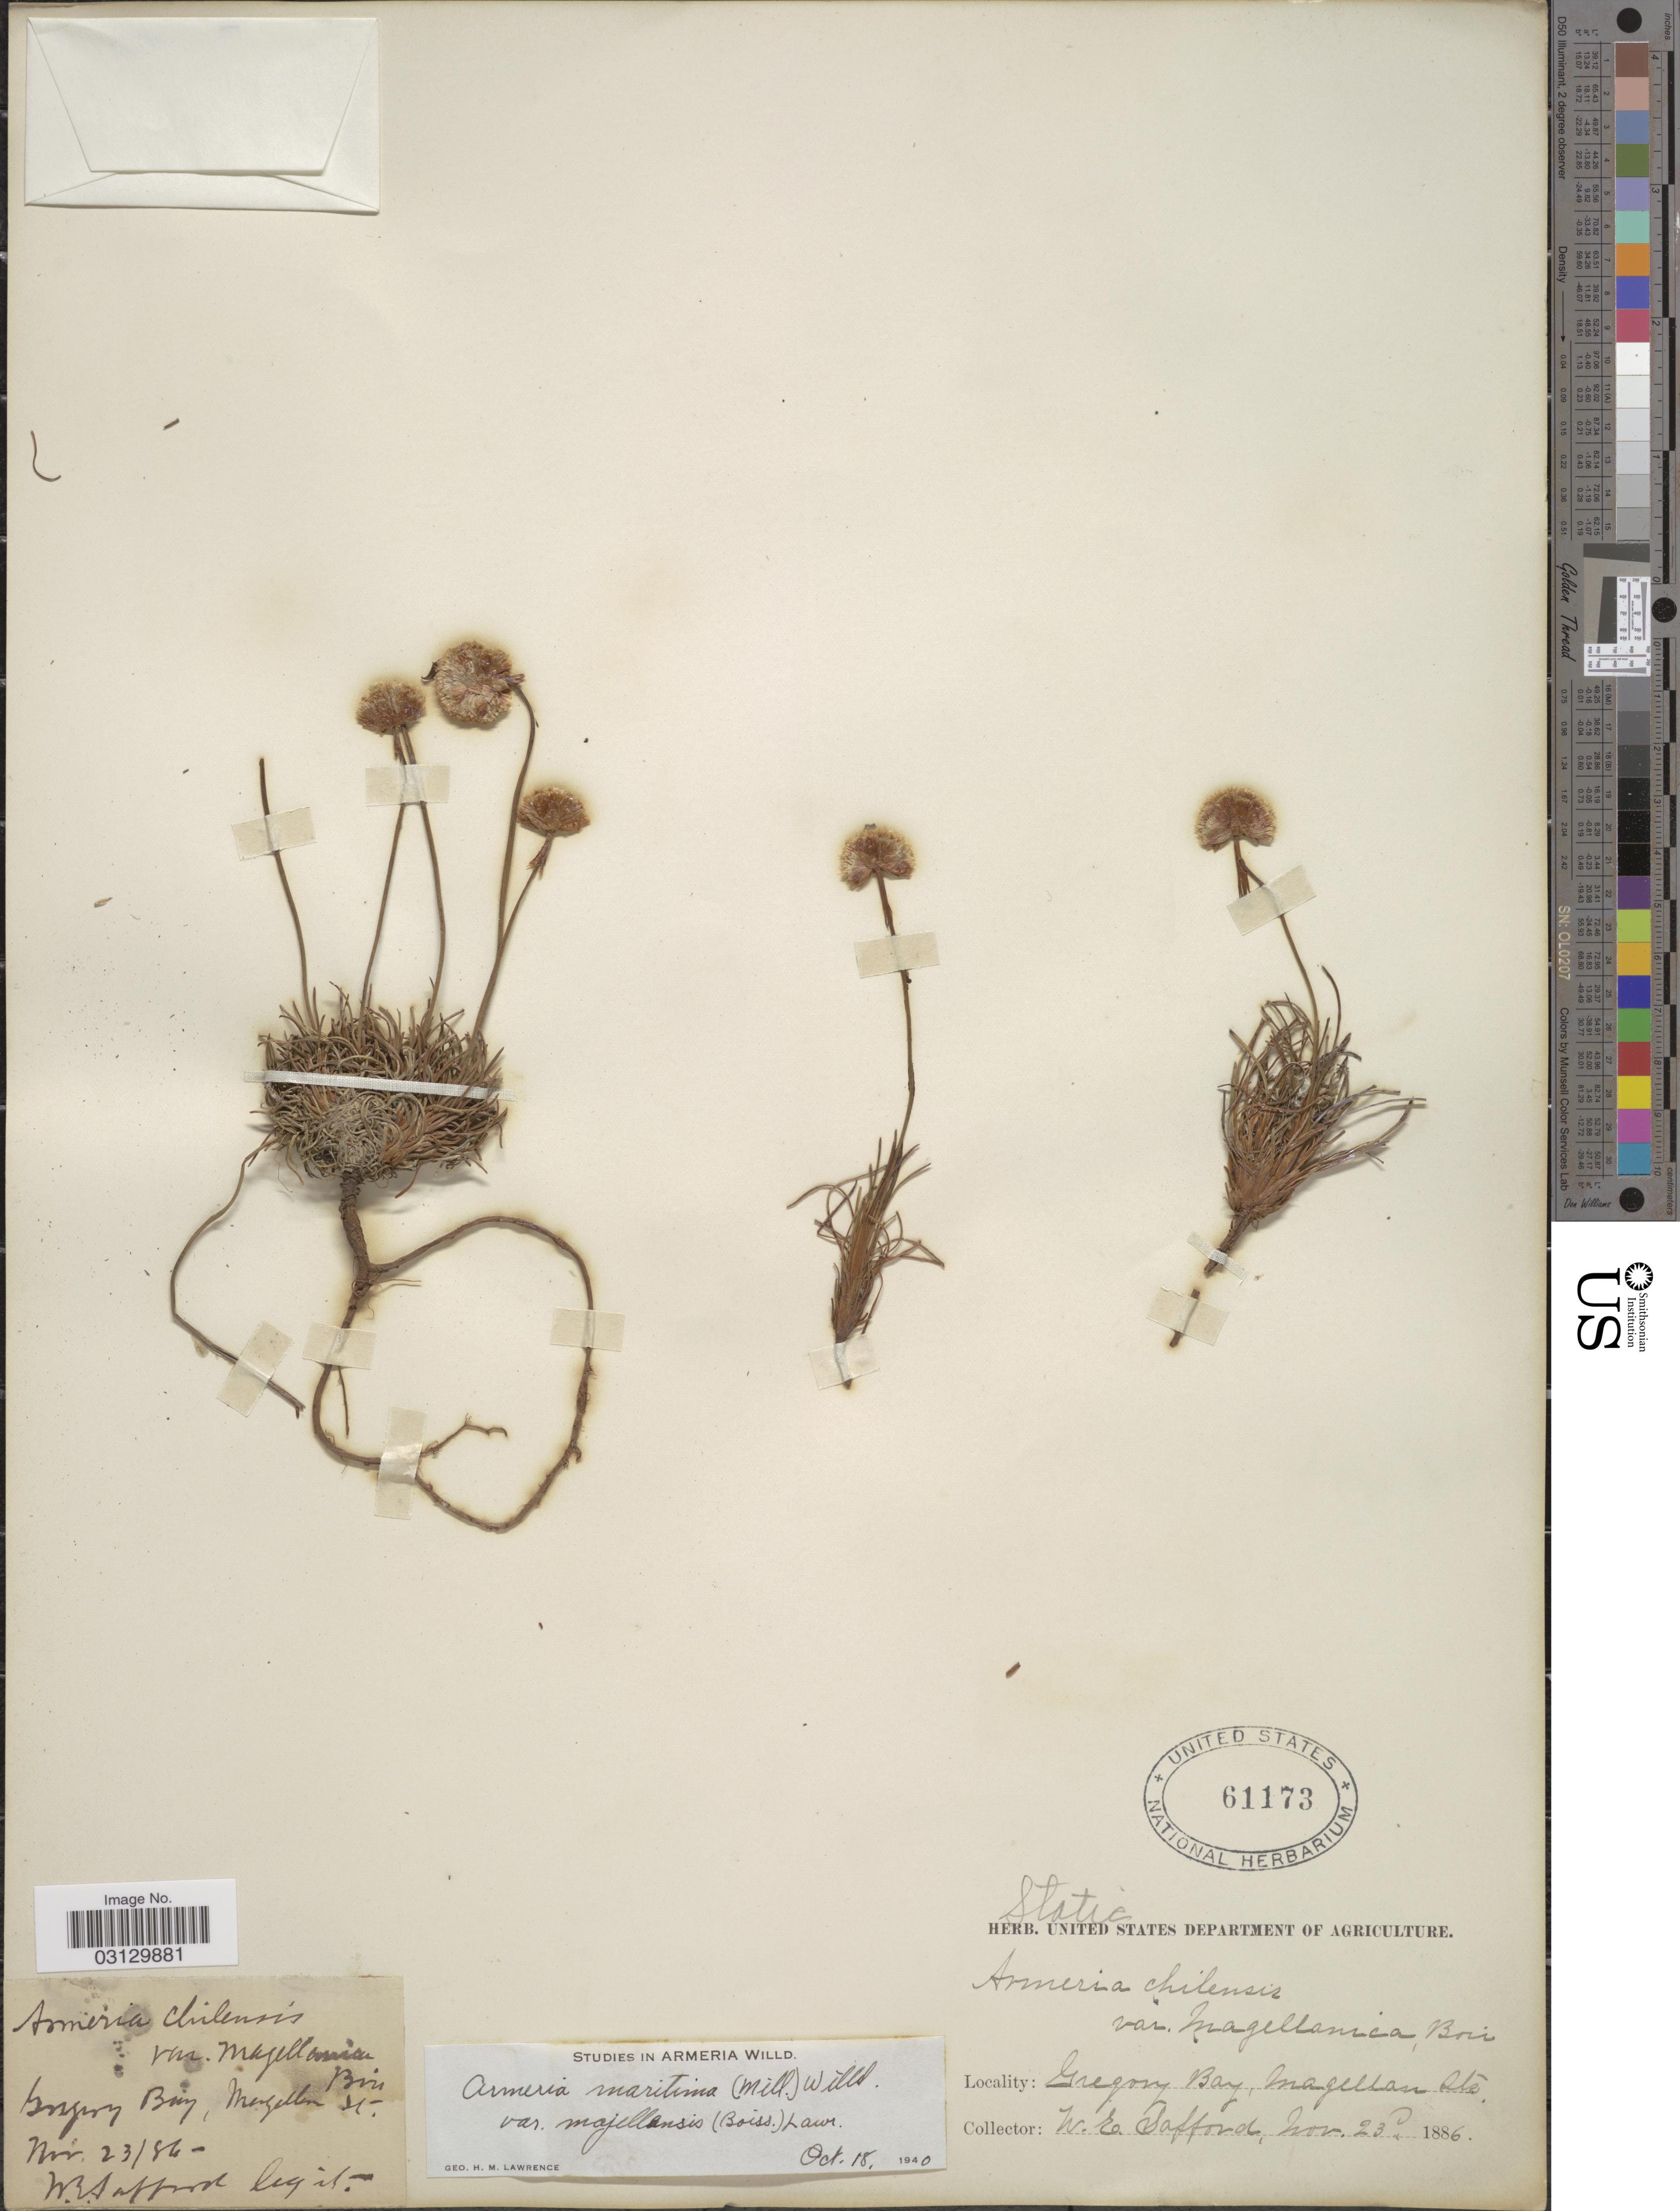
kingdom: Plantae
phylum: Tracheophyta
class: Magnoliopsida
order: Caryophyllales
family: Plumbaginaceae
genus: Armeria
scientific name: Armeria maritima subsp. andina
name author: (Poepp. ex Boiss.) D.M. Moore & H.O. Yates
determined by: Strong, M. T., (US), Smithsonian Institution - National Museum of Natural History (UNITED STATES)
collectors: W. E. Safford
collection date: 1886-11-23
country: Chile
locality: Gregory Bay, Magellan Sts.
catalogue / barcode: US 61173